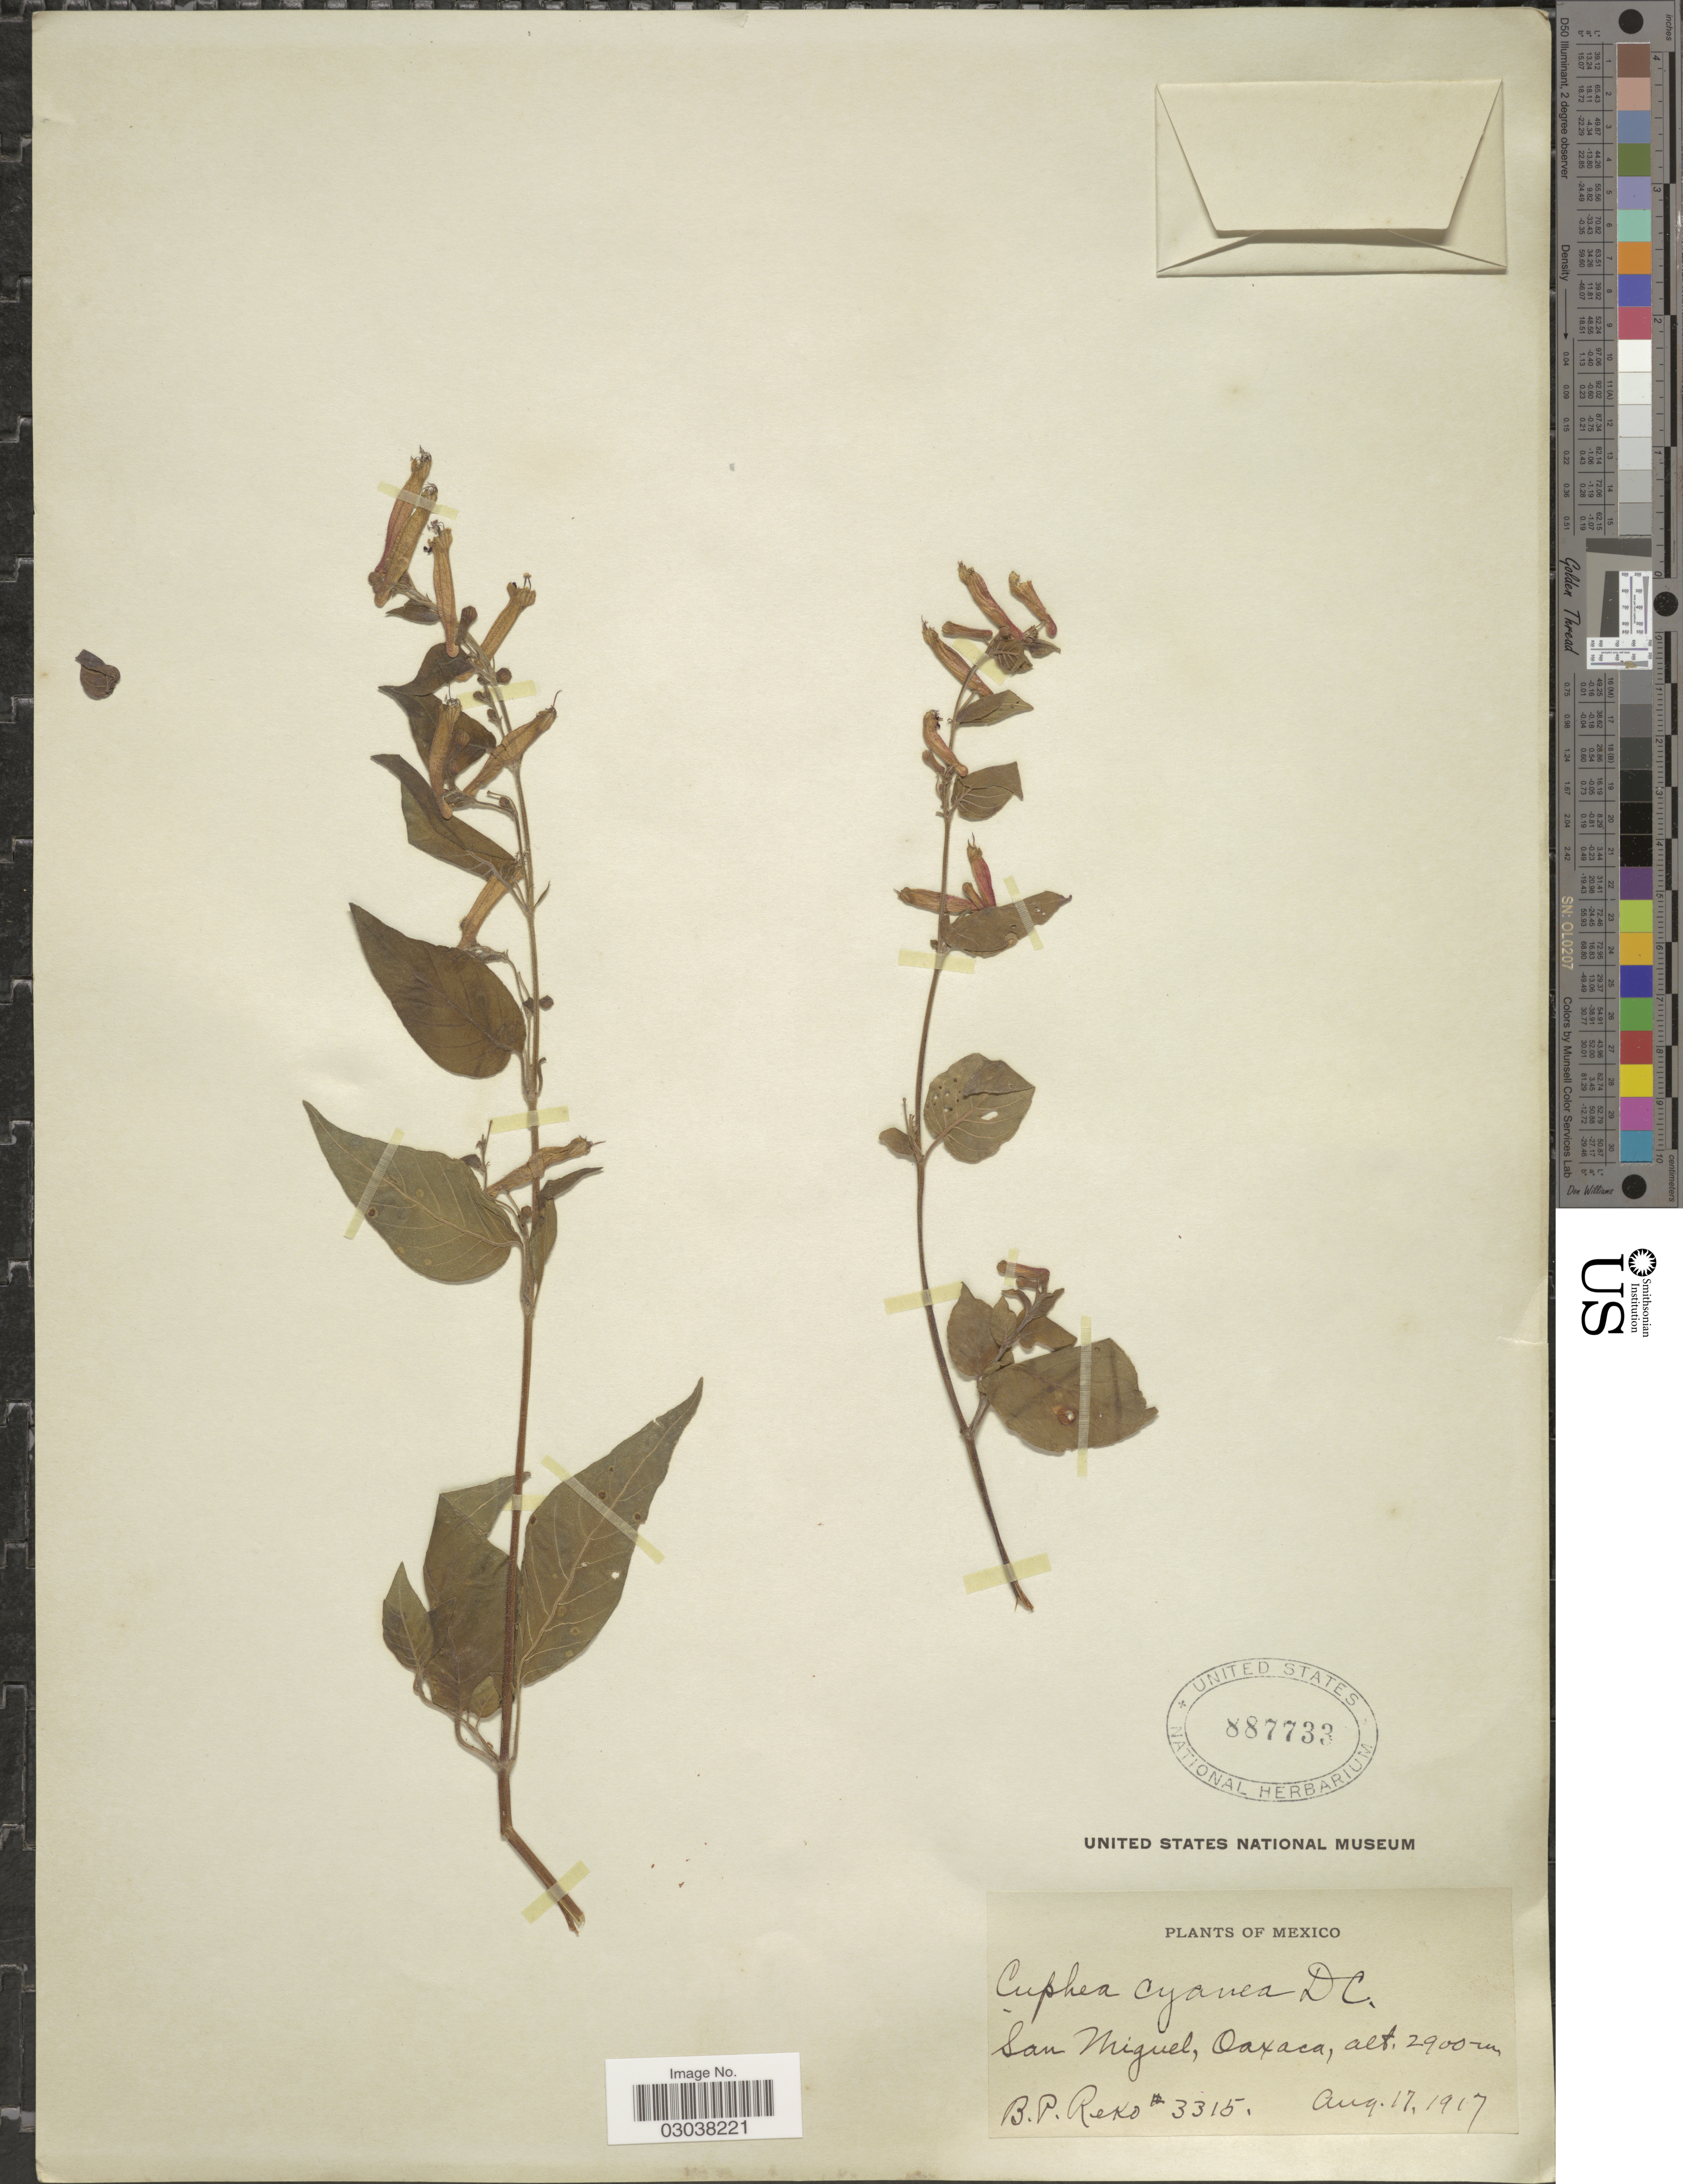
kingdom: Plantae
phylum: Tracheophyta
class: Magnoliopsida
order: Myrtales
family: Lythraceae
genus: Cuphea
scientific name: Cuphea cyanea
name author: DC.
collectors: B. P. Reko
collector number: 3315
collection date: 1917-08-17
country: Mexico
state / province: Oaxaca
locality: San Miguel.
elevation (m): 2900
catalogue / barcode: US 887733